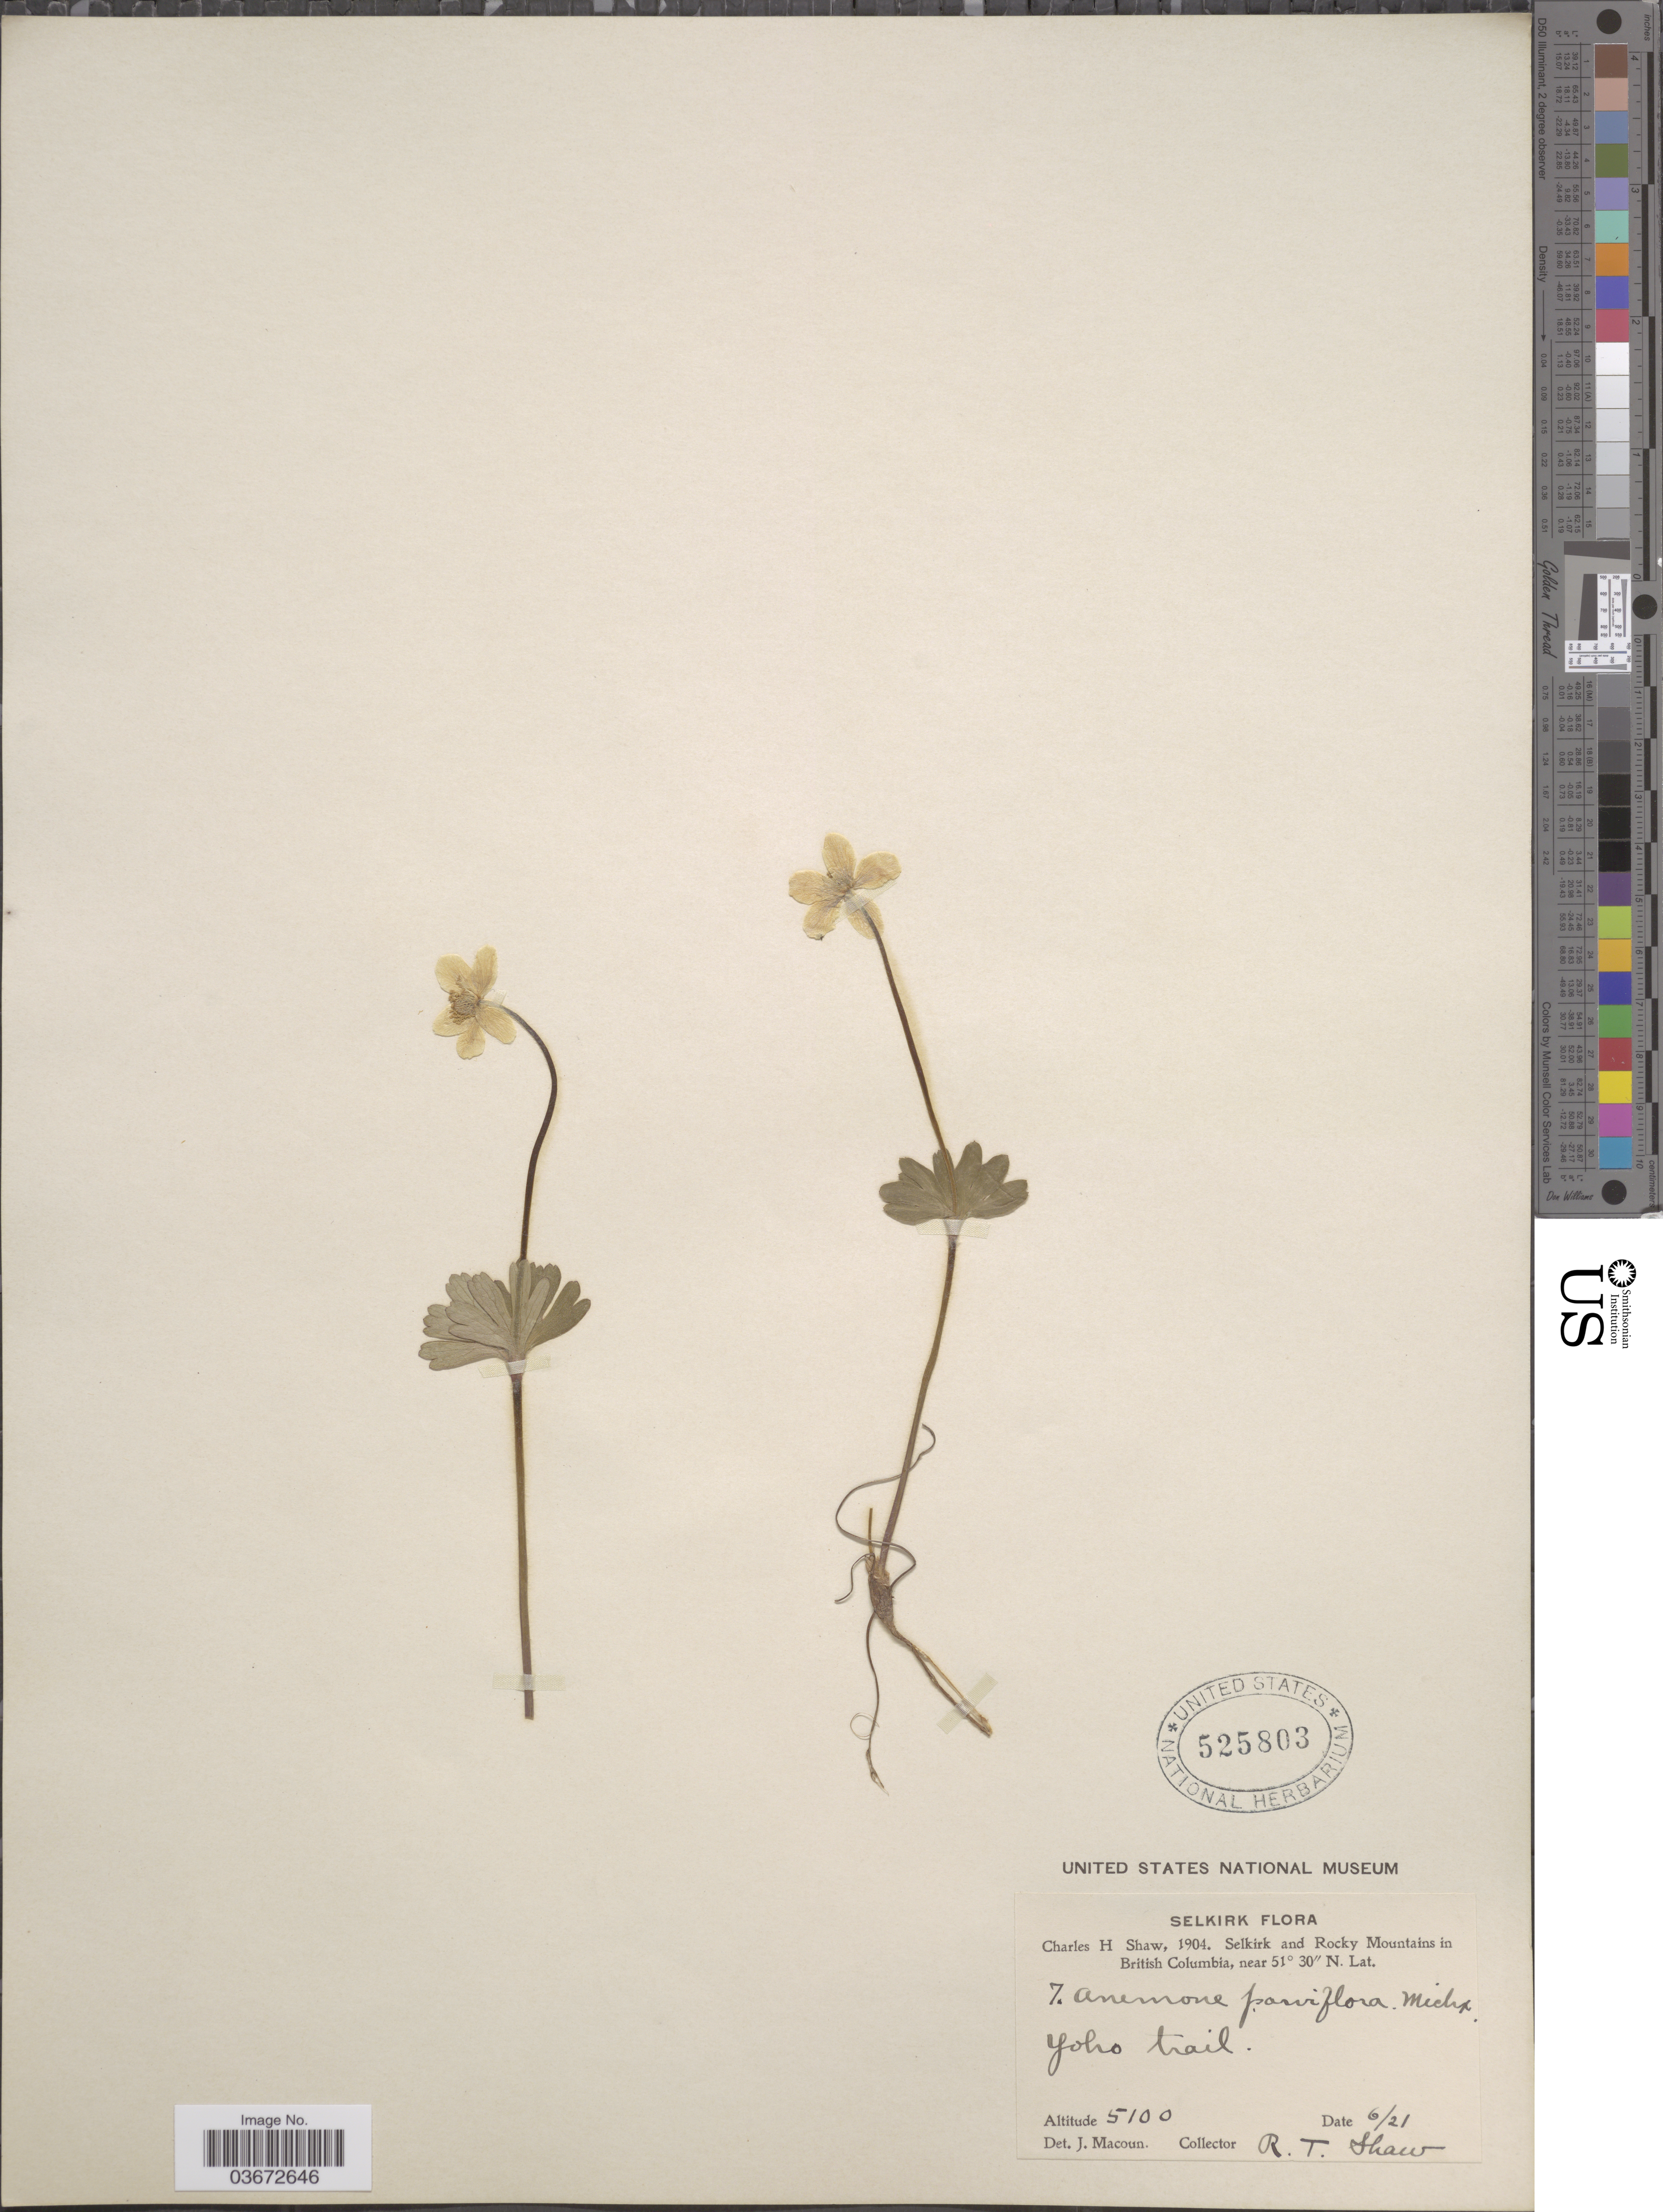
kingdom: Plantae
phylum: Tracheophyta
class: Magnoliopsida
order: Ranunculales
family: Ranunculaceae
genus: Anemone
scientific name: Anemone parviflora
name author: Michx.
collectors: R. T. Shaw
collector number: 7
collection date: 1904-06-21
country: Canada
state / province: British Columbia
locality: Selkirk. Selkirk and Rocky Mountains in British Columbia. Yoho trail.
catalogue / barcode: US 525803